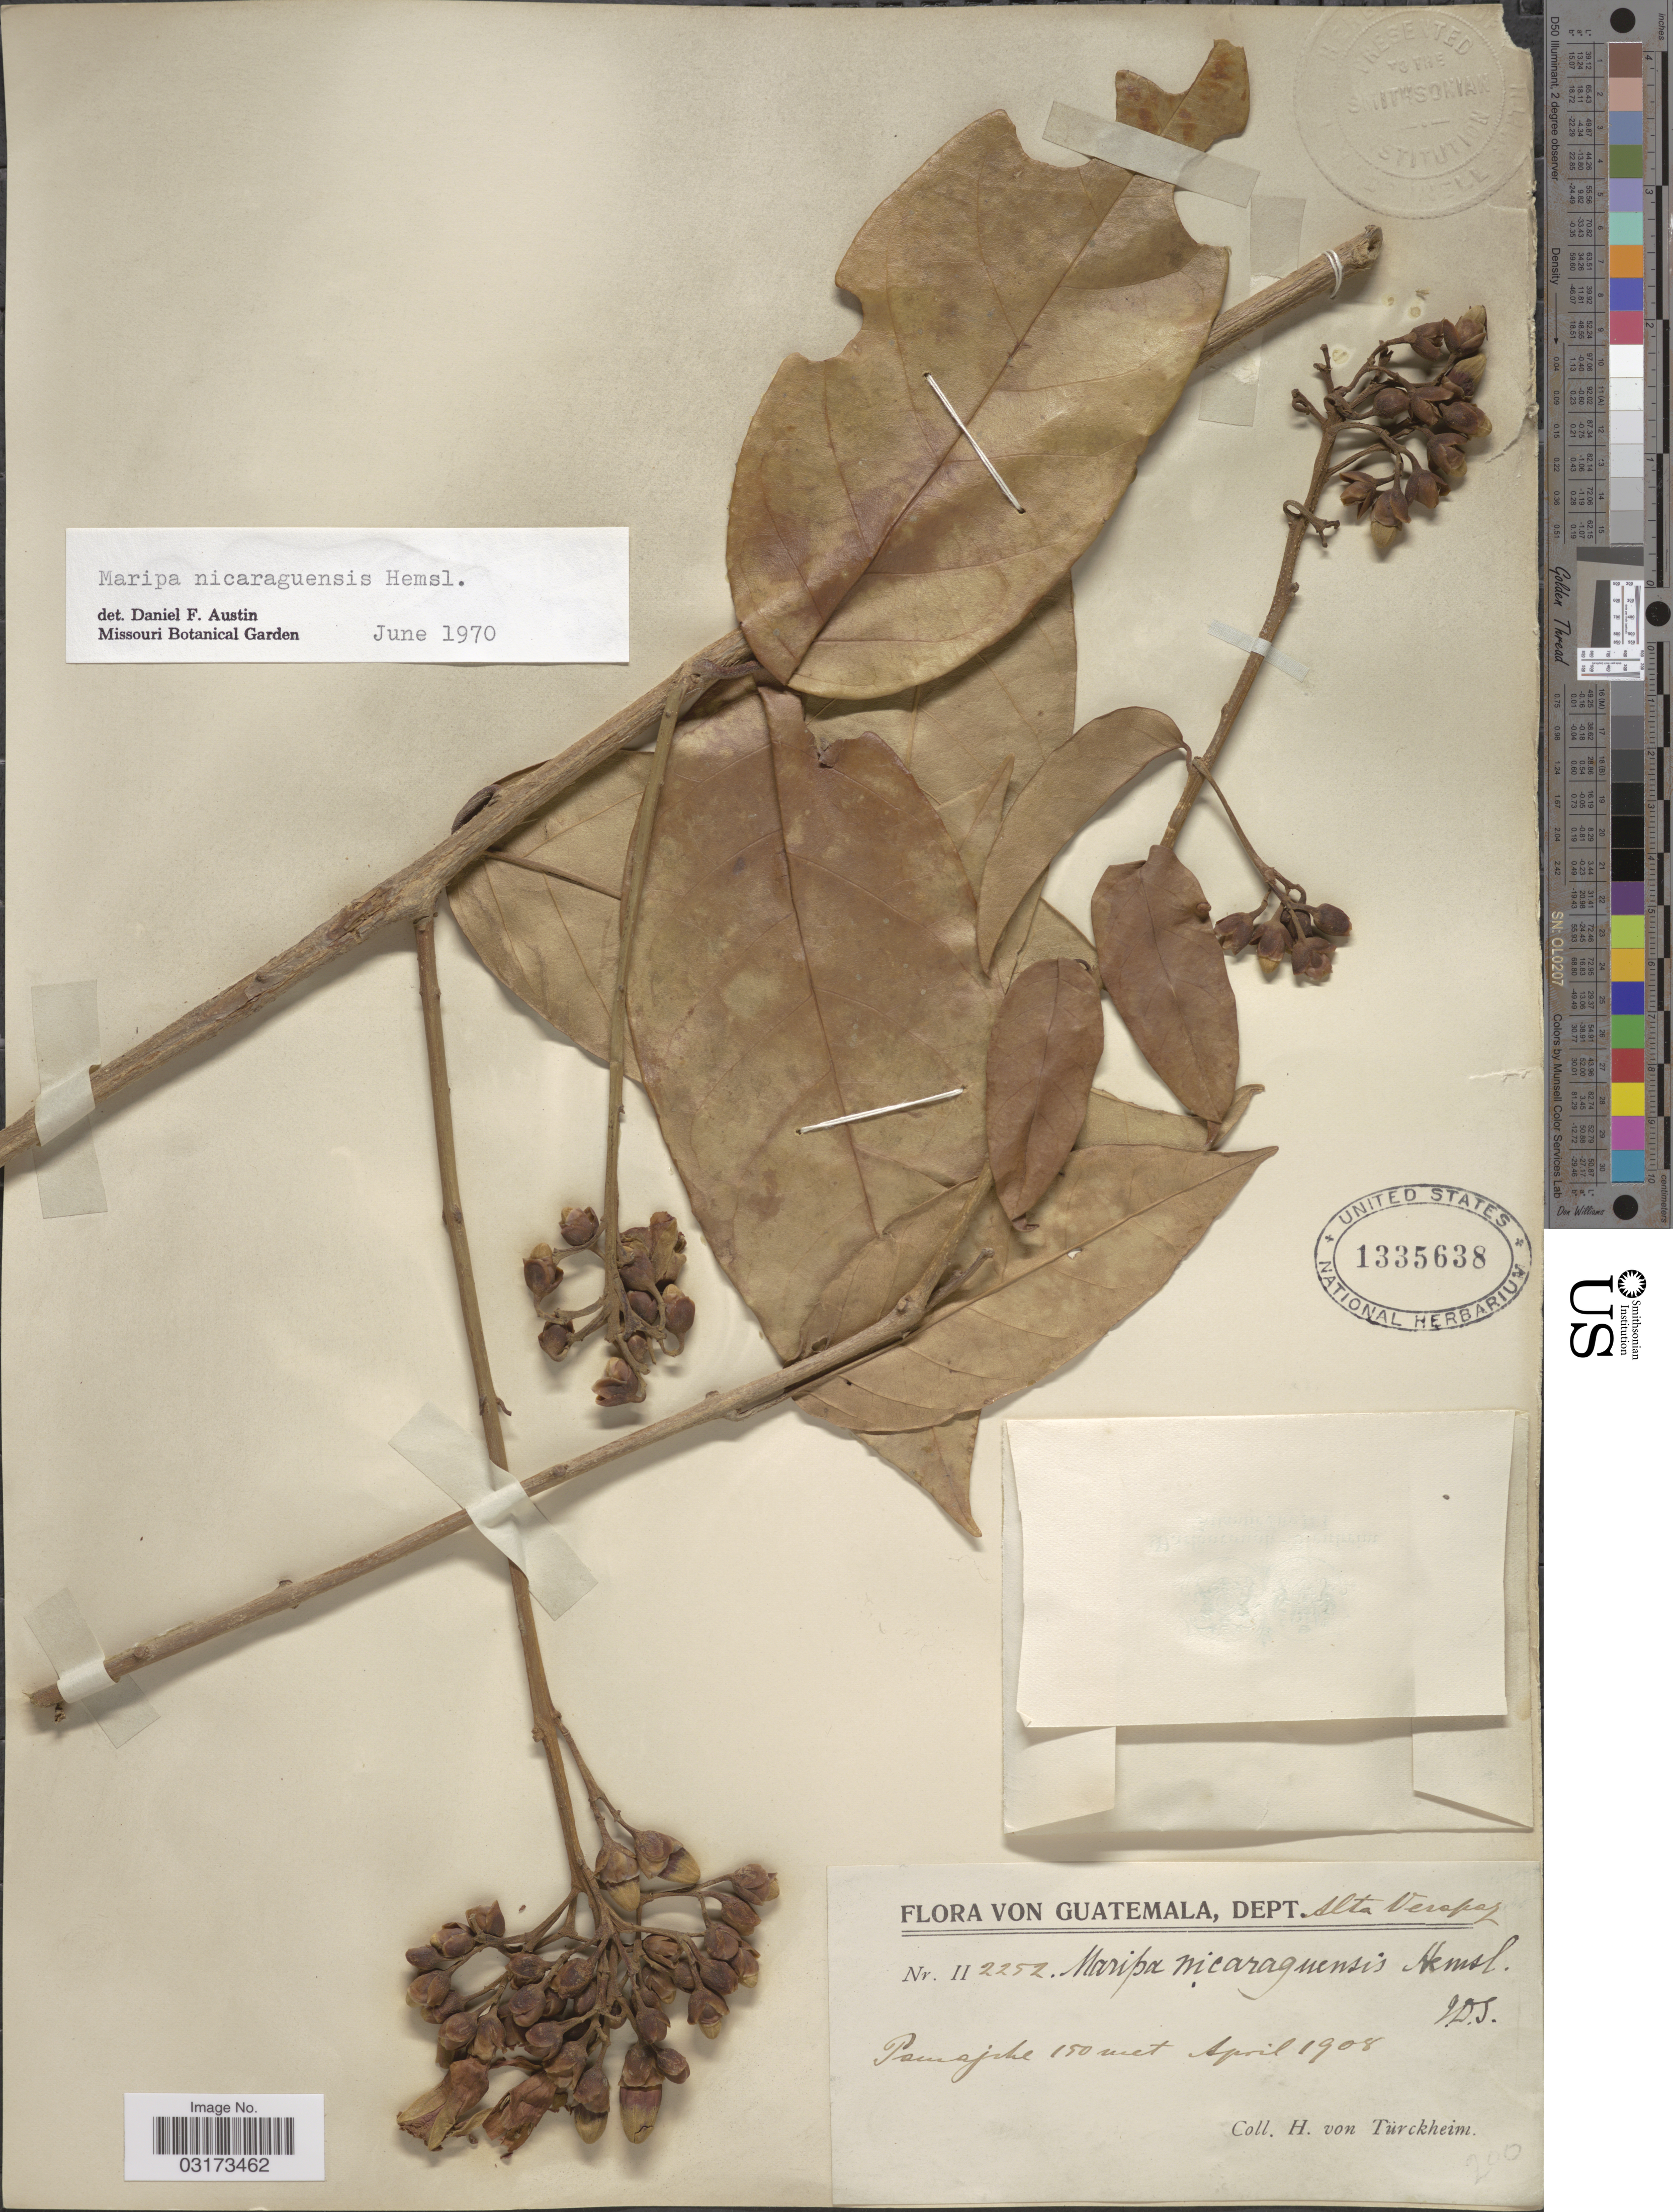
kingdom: Plantae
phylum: Tracheophyta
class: Magnoliopsida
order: Solanales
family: Convolvulaceae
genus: Maripa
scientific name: Maripa nicaraguensis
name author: Hemsl.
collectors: H. von Türckheim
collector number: II2252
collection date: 1908-04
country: Guatemala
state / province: Alta Verapaz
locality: Pancajche, Dept. Alta Verapaz.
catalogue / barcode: US 1335638